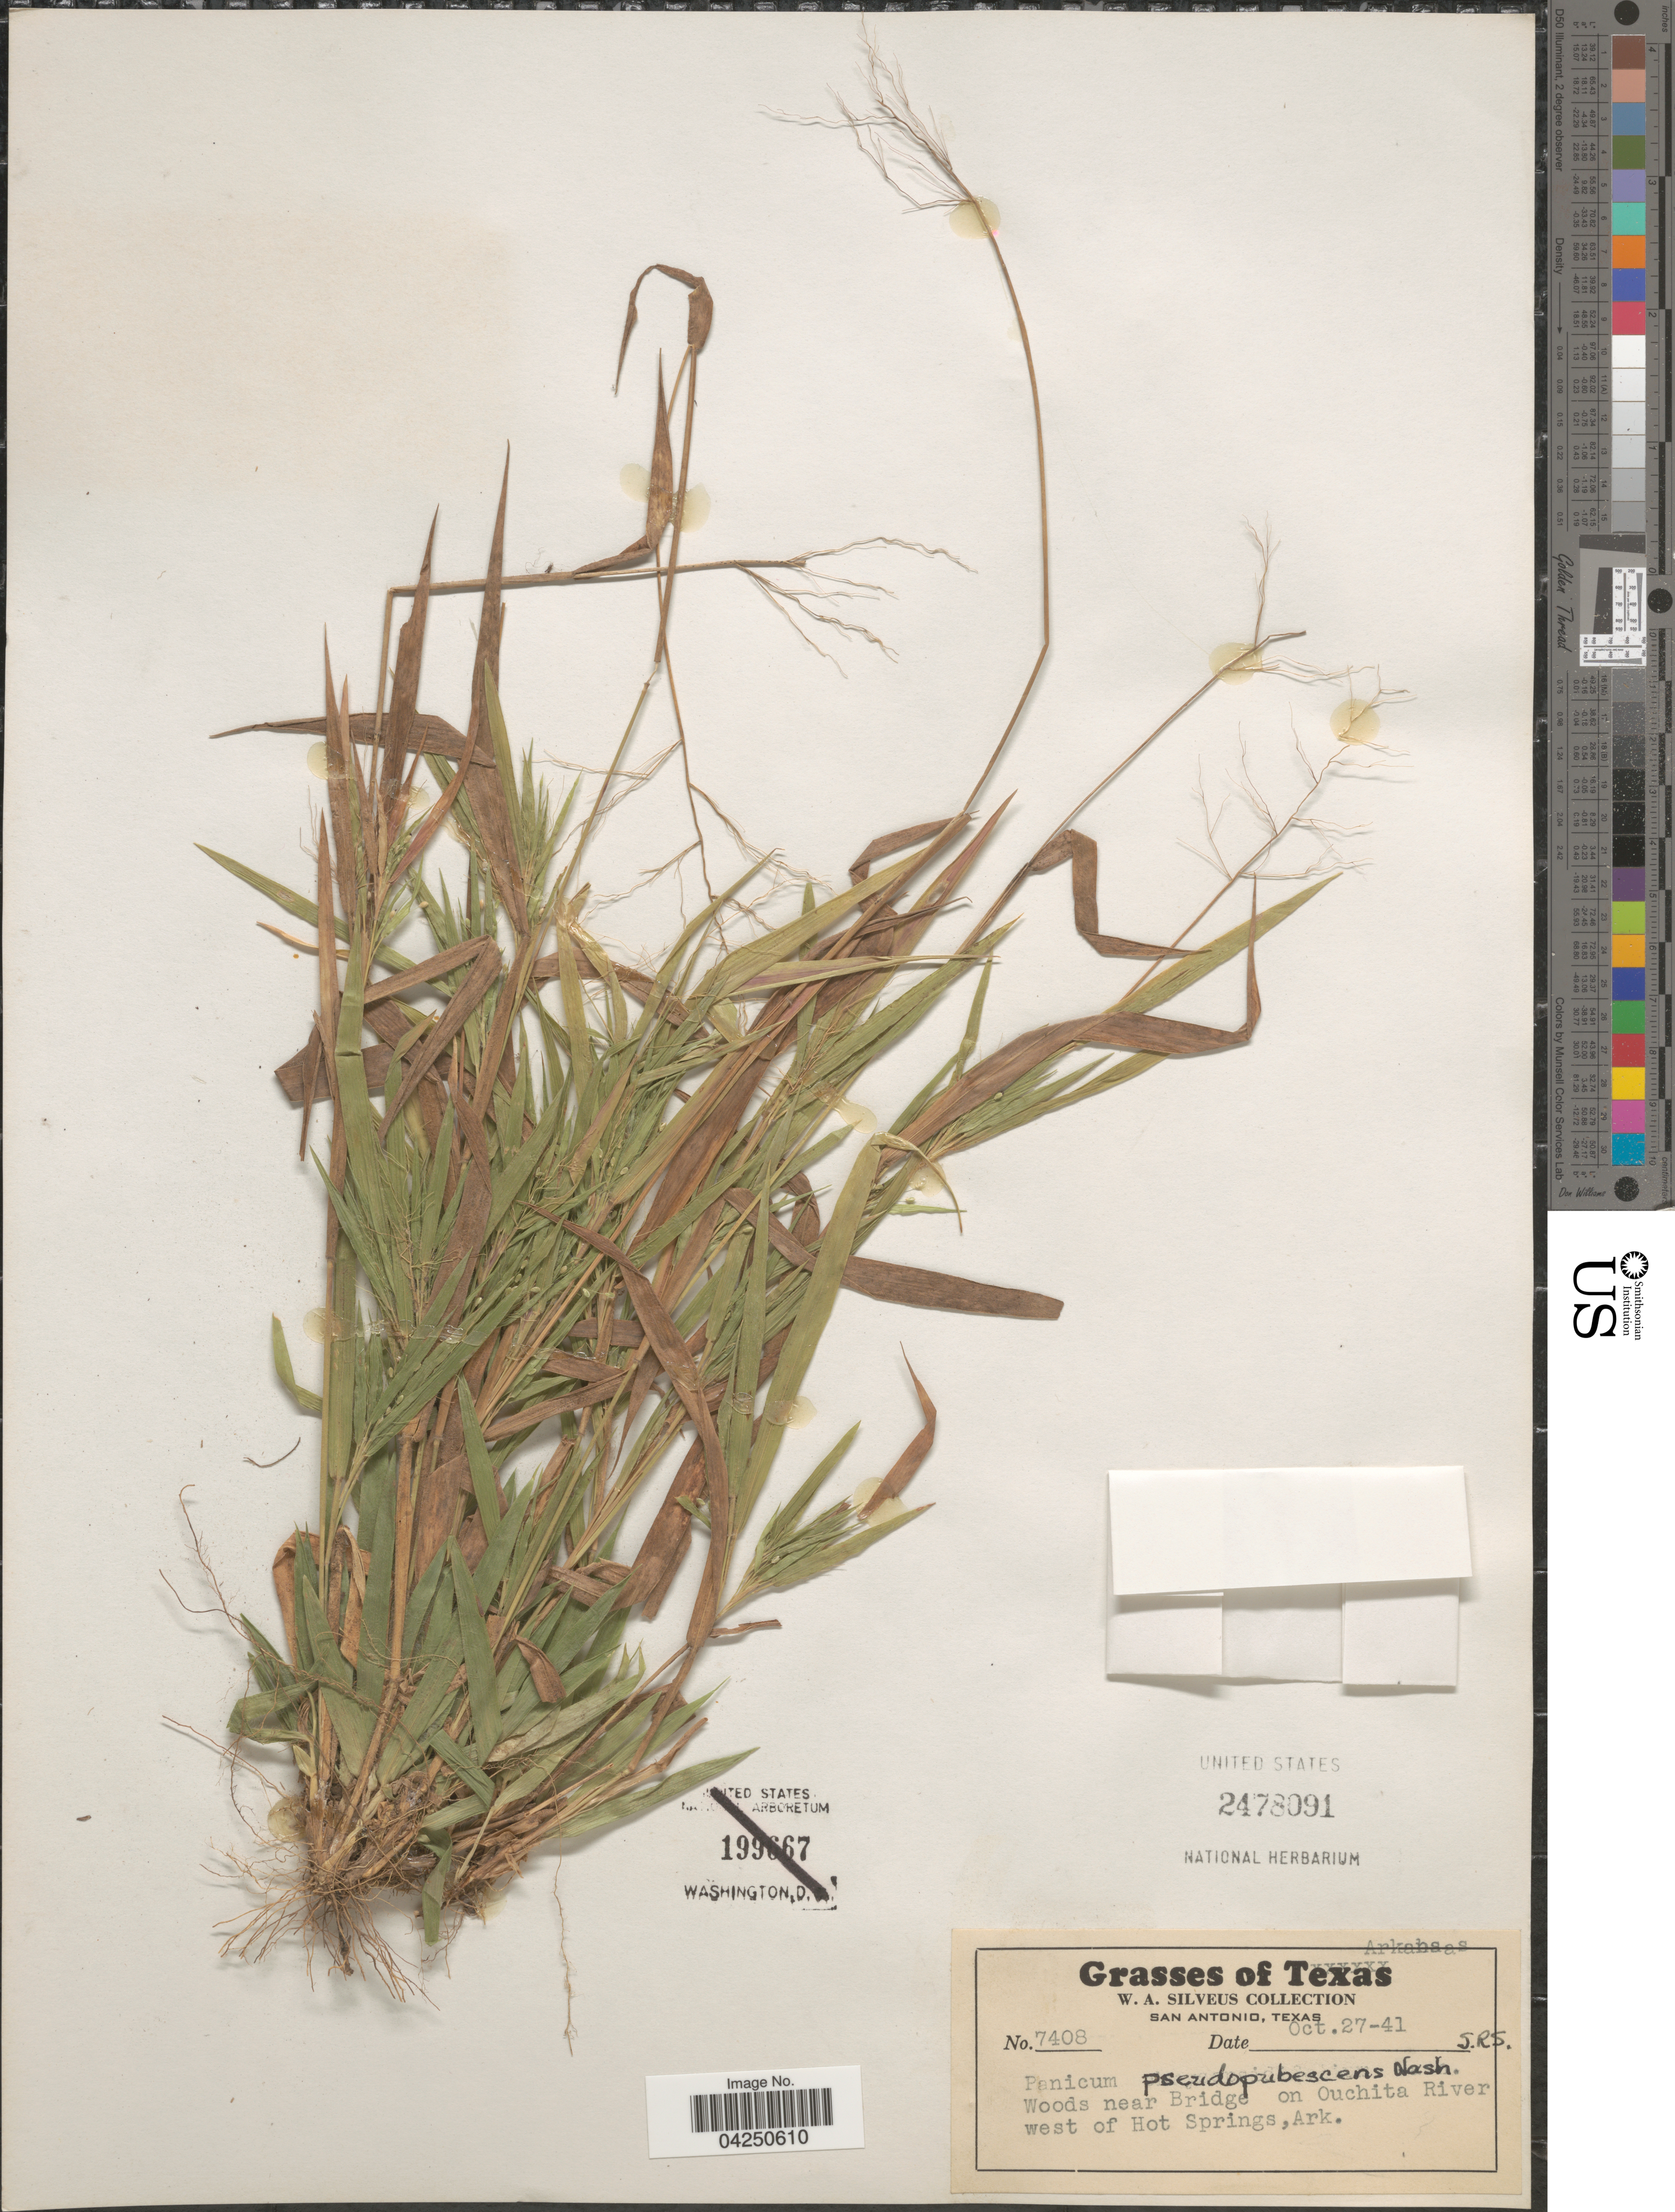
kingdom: Plantae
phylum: Tracheophyta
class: Liliopsida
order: Poales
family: Poaceae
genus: Dichanthelium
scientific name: Dichanthelium acuminatum var. acuminatum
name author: (Sw.) Gould & C.A. Clark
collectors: W. Silveus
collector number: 7408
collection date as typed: Transcribed d/m/y: 27/10/41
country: United States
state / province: Arkansas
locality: Woods near Bridge on Ouchita River west of Hot Springs.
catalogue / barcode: US 2478091